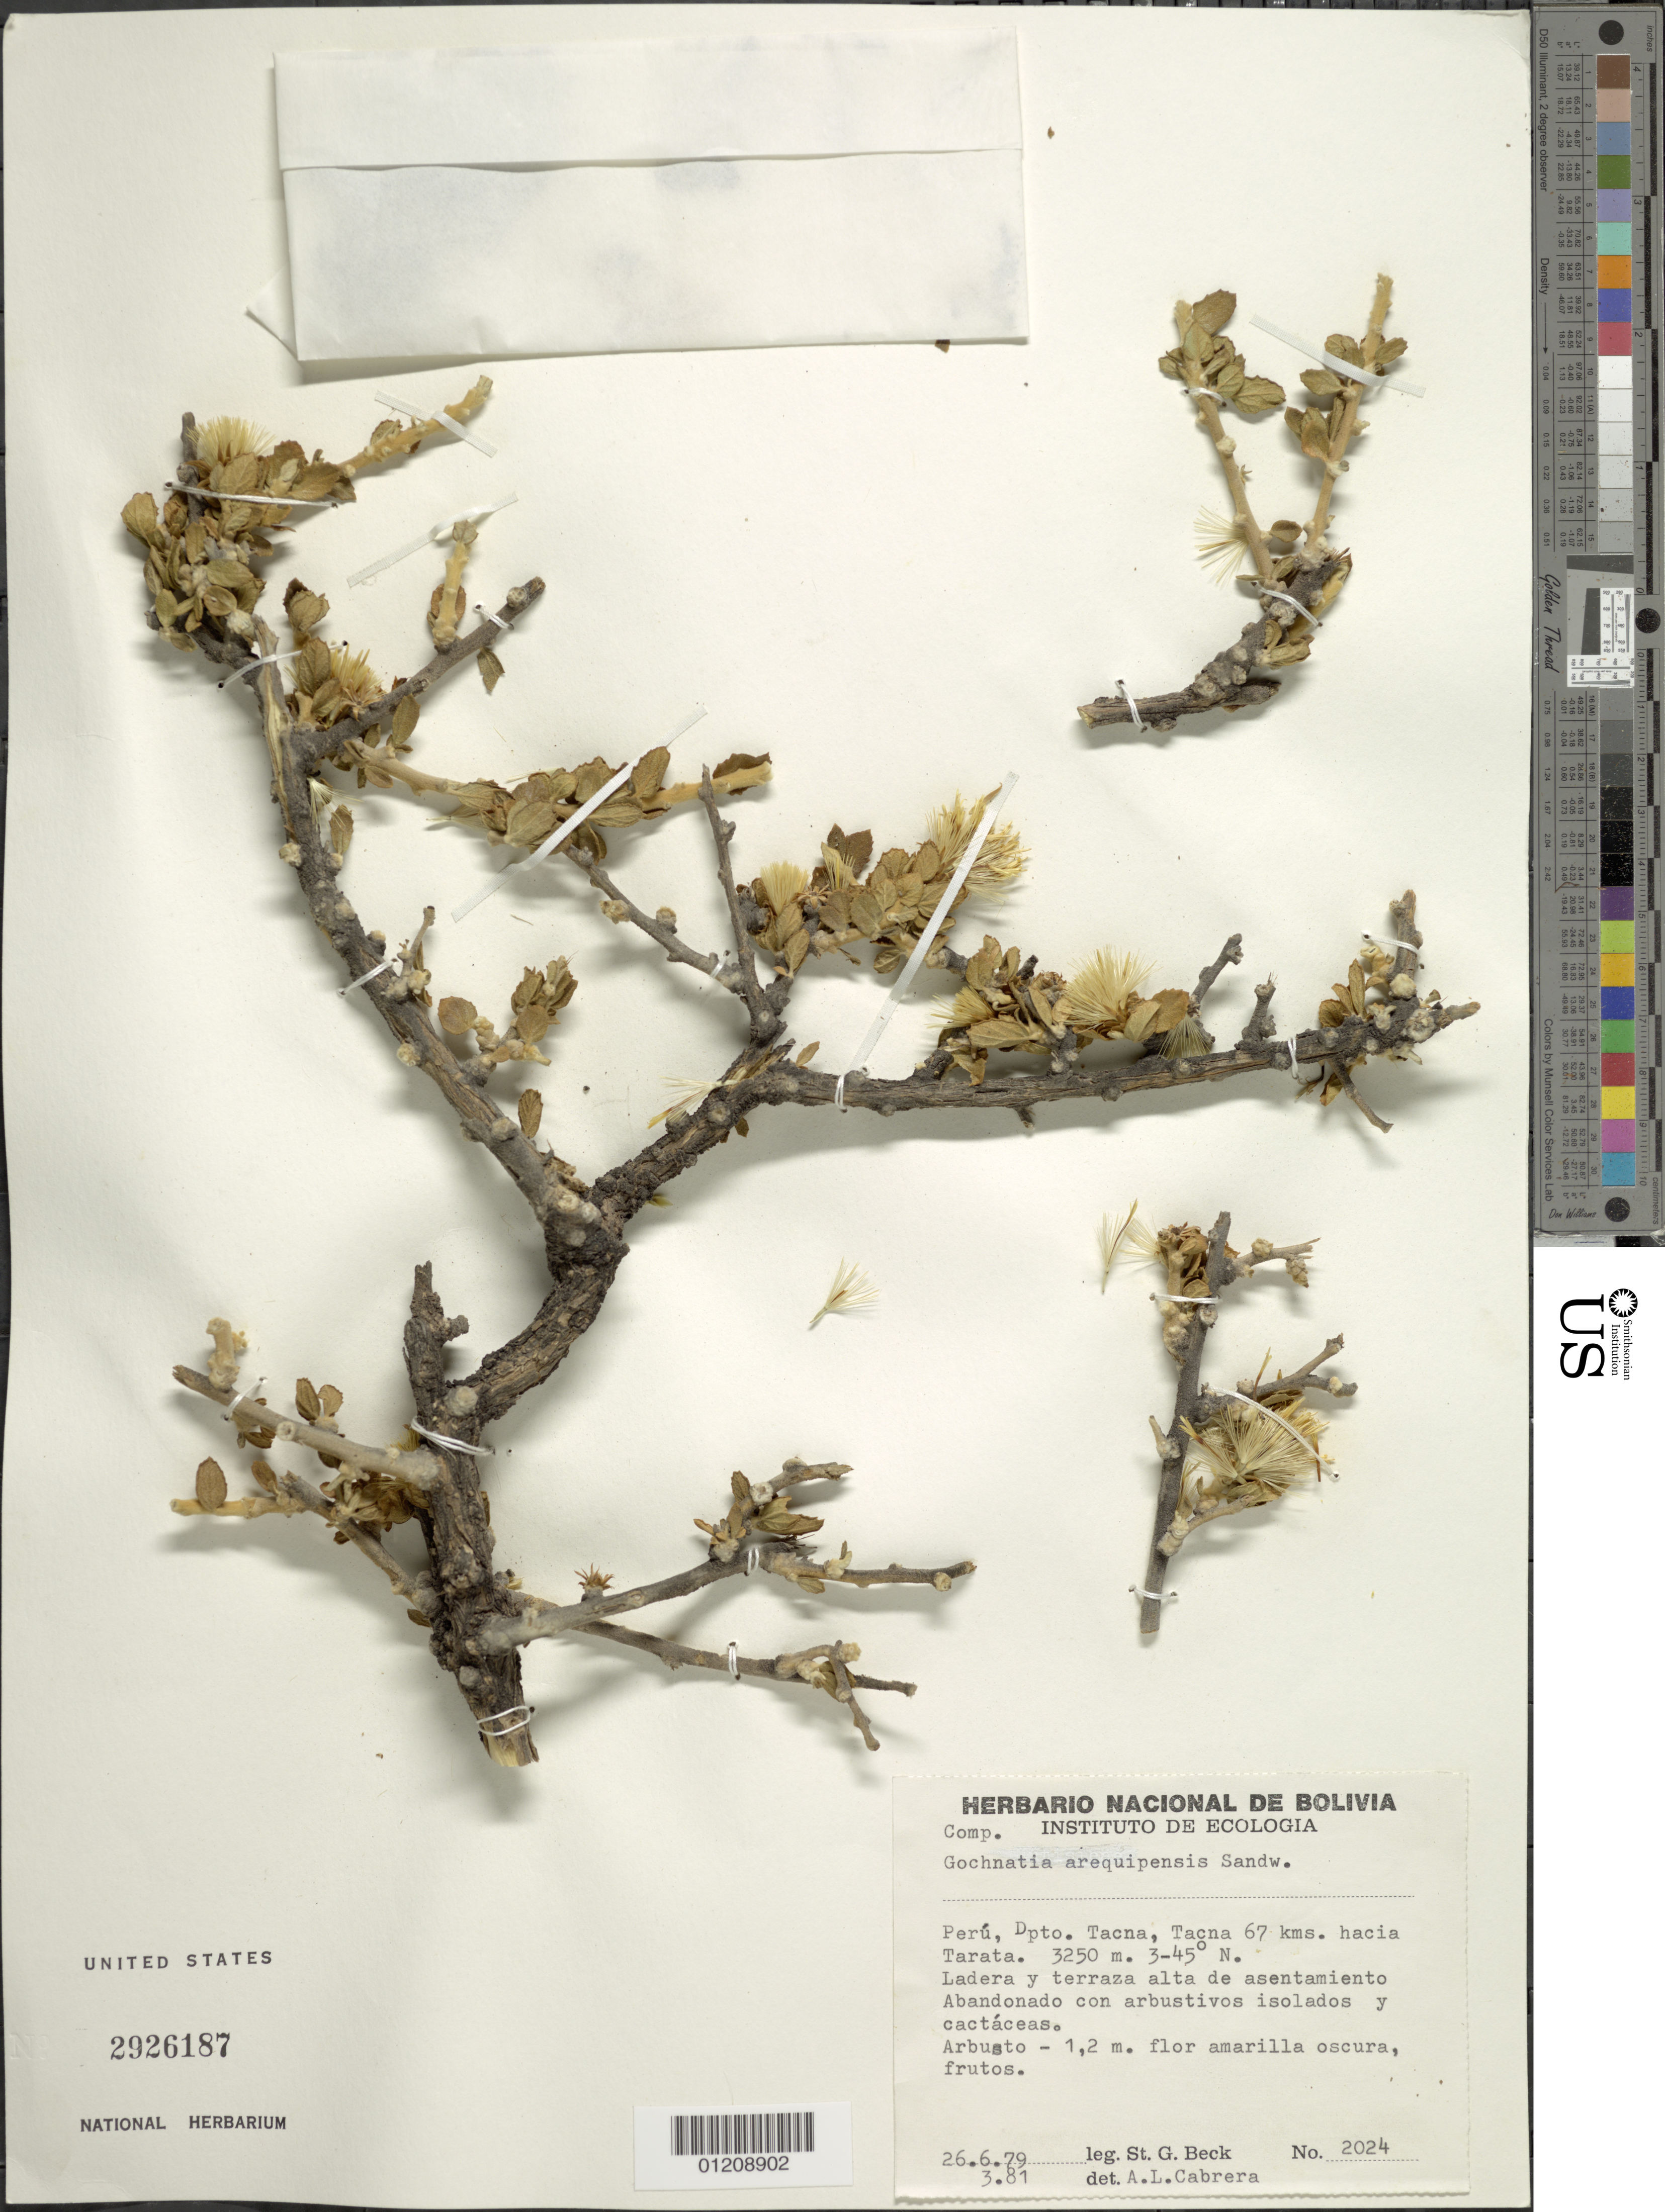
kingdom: Plantae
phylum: Tracheophyta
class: Magnoliopsida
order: Asterales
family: Asteraceae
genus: Gochnatia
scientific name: Gochnatia arequipensis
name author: Sandwith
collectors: S. G. Beck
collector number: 2024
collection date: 1979-06-26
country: Peru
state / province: Tacna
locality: Tacna 67 km hacia Tarata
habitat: Ladera y terraza alta de asentamiento Abandonado con arustivos isolados y cactaceas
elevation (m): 3250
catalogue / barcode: US 2926187